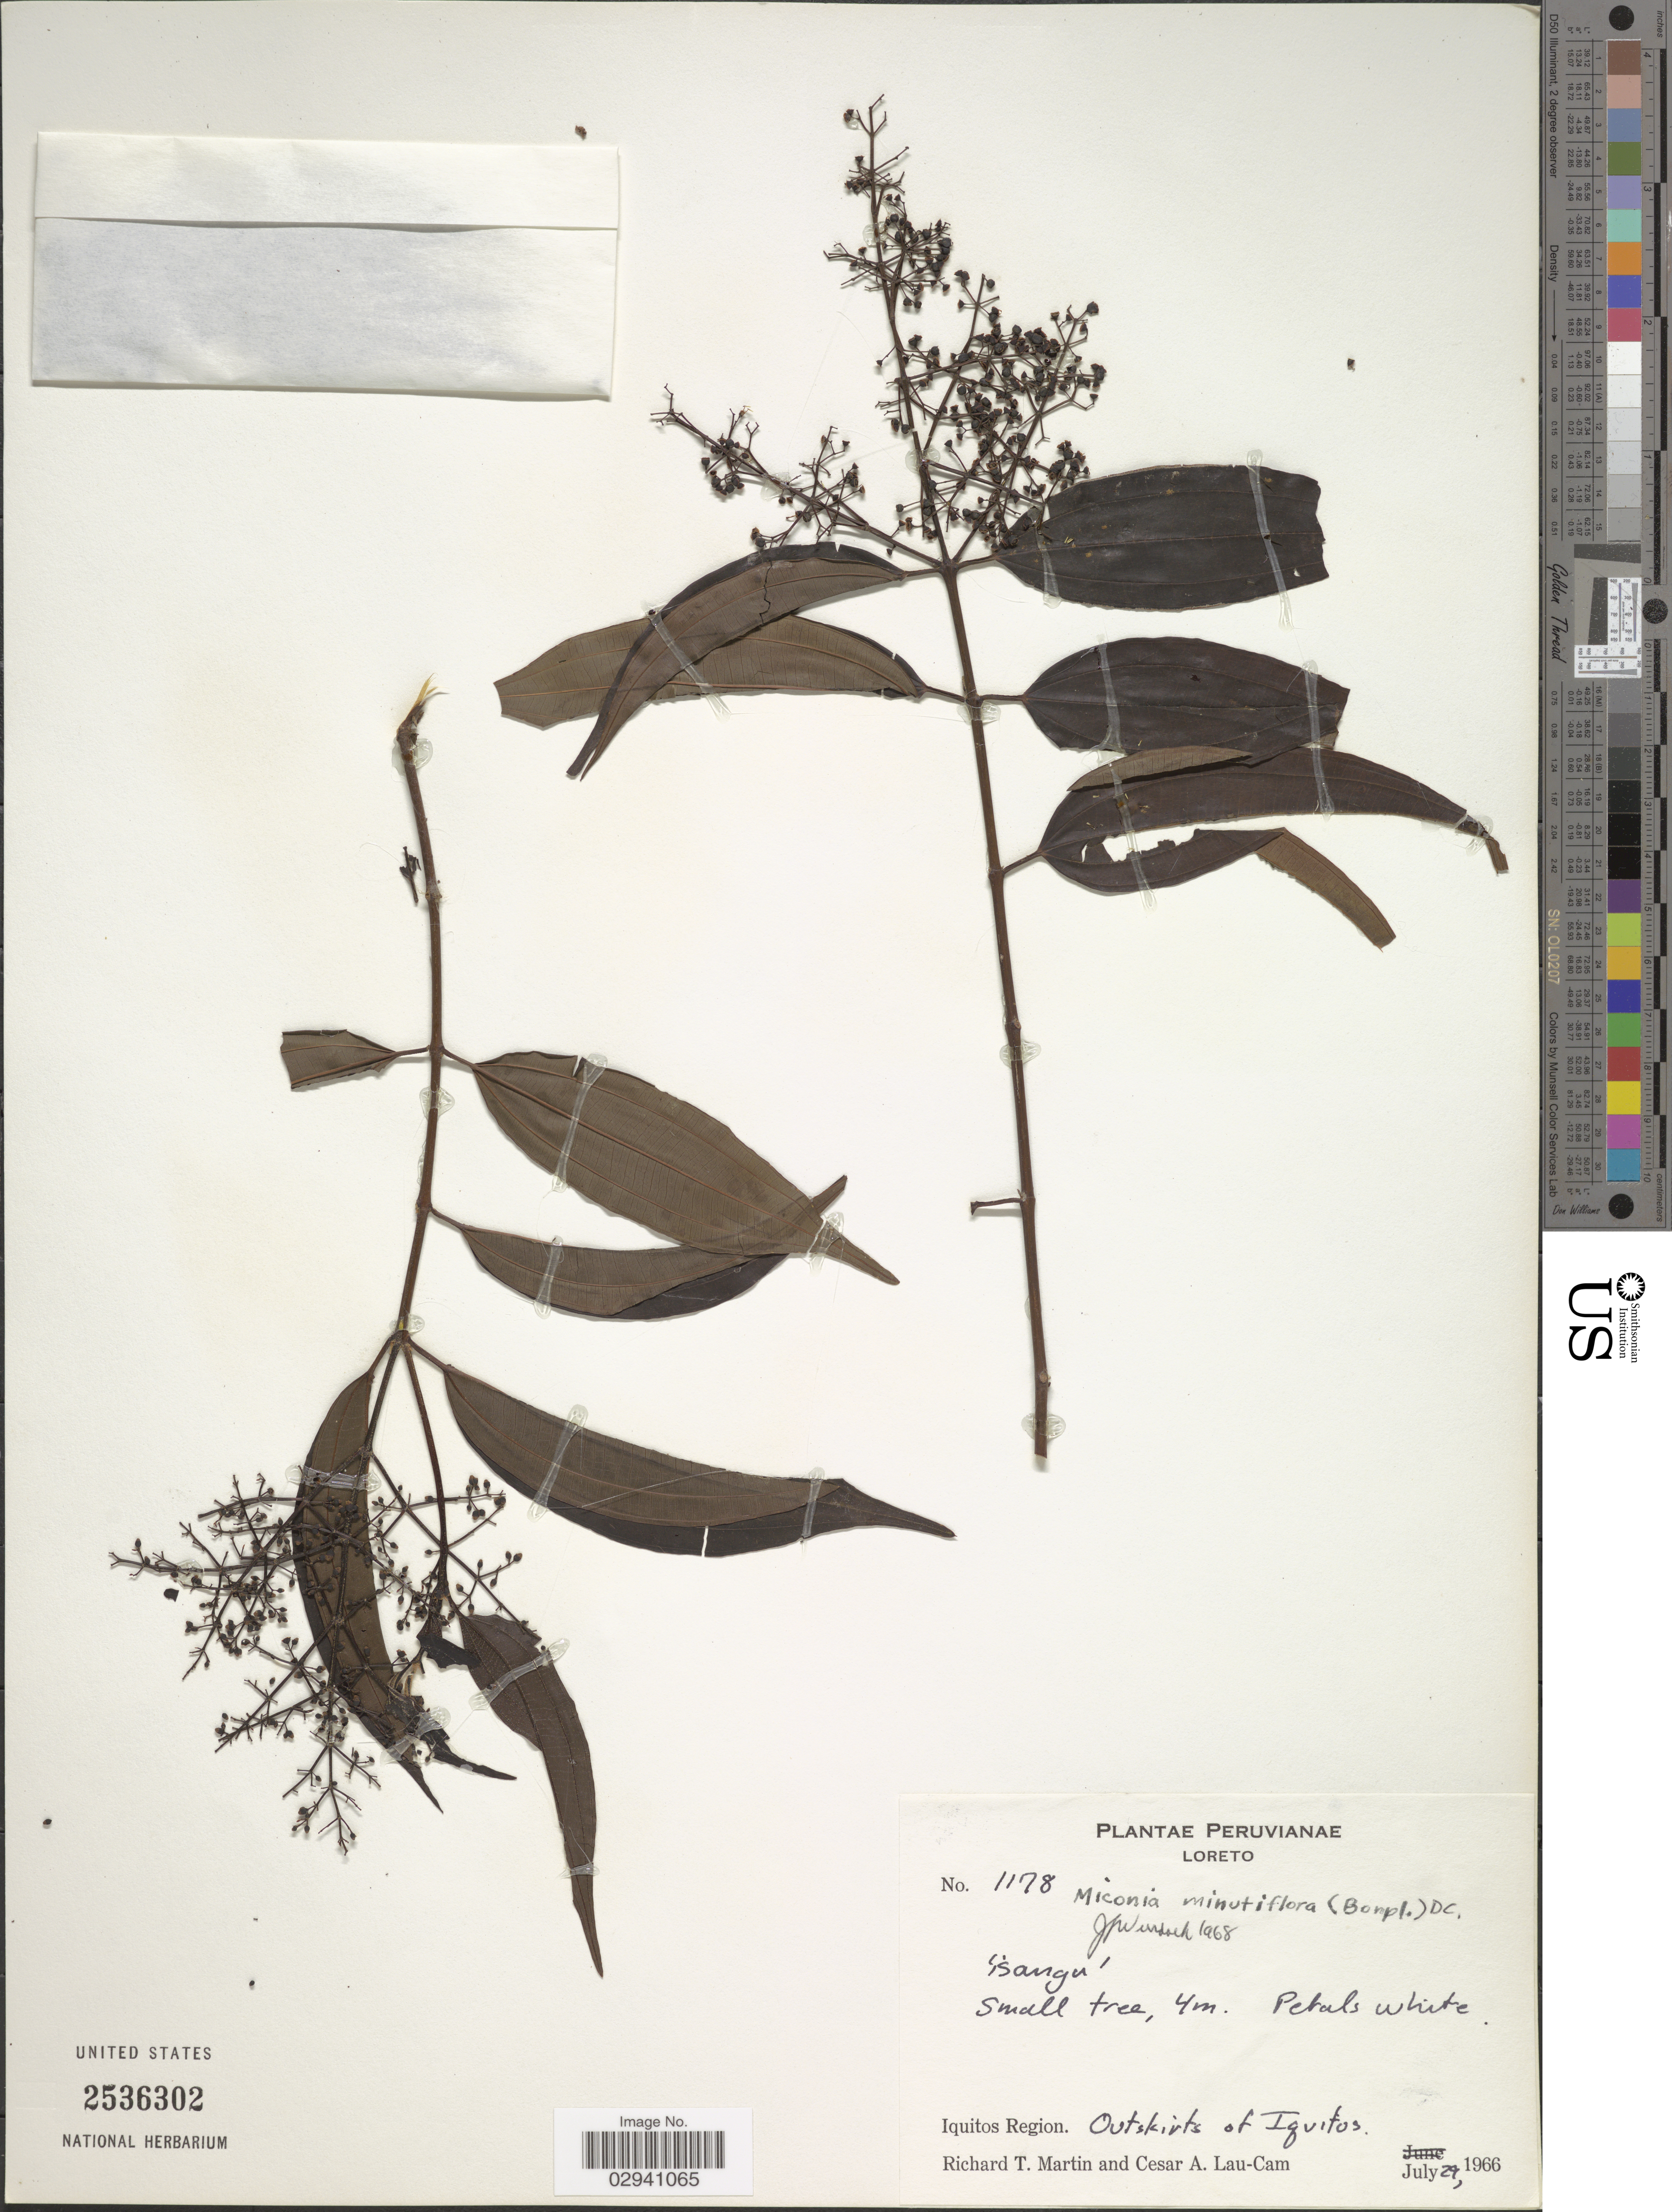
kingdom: Plantae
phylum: Tracheophyta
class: Magnoliopsida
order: Myrtales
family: Melastomataceae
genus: Miconia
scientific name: Miconia minutiflora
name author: (Bonpl.) DC.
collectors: R. T. Martin & C. Lau-Cam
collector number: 1178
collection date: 1966-07-24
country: Peru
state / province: Loreto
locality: Iquitos Region. Outskirts of Iquitos.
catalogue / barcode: US 2536302